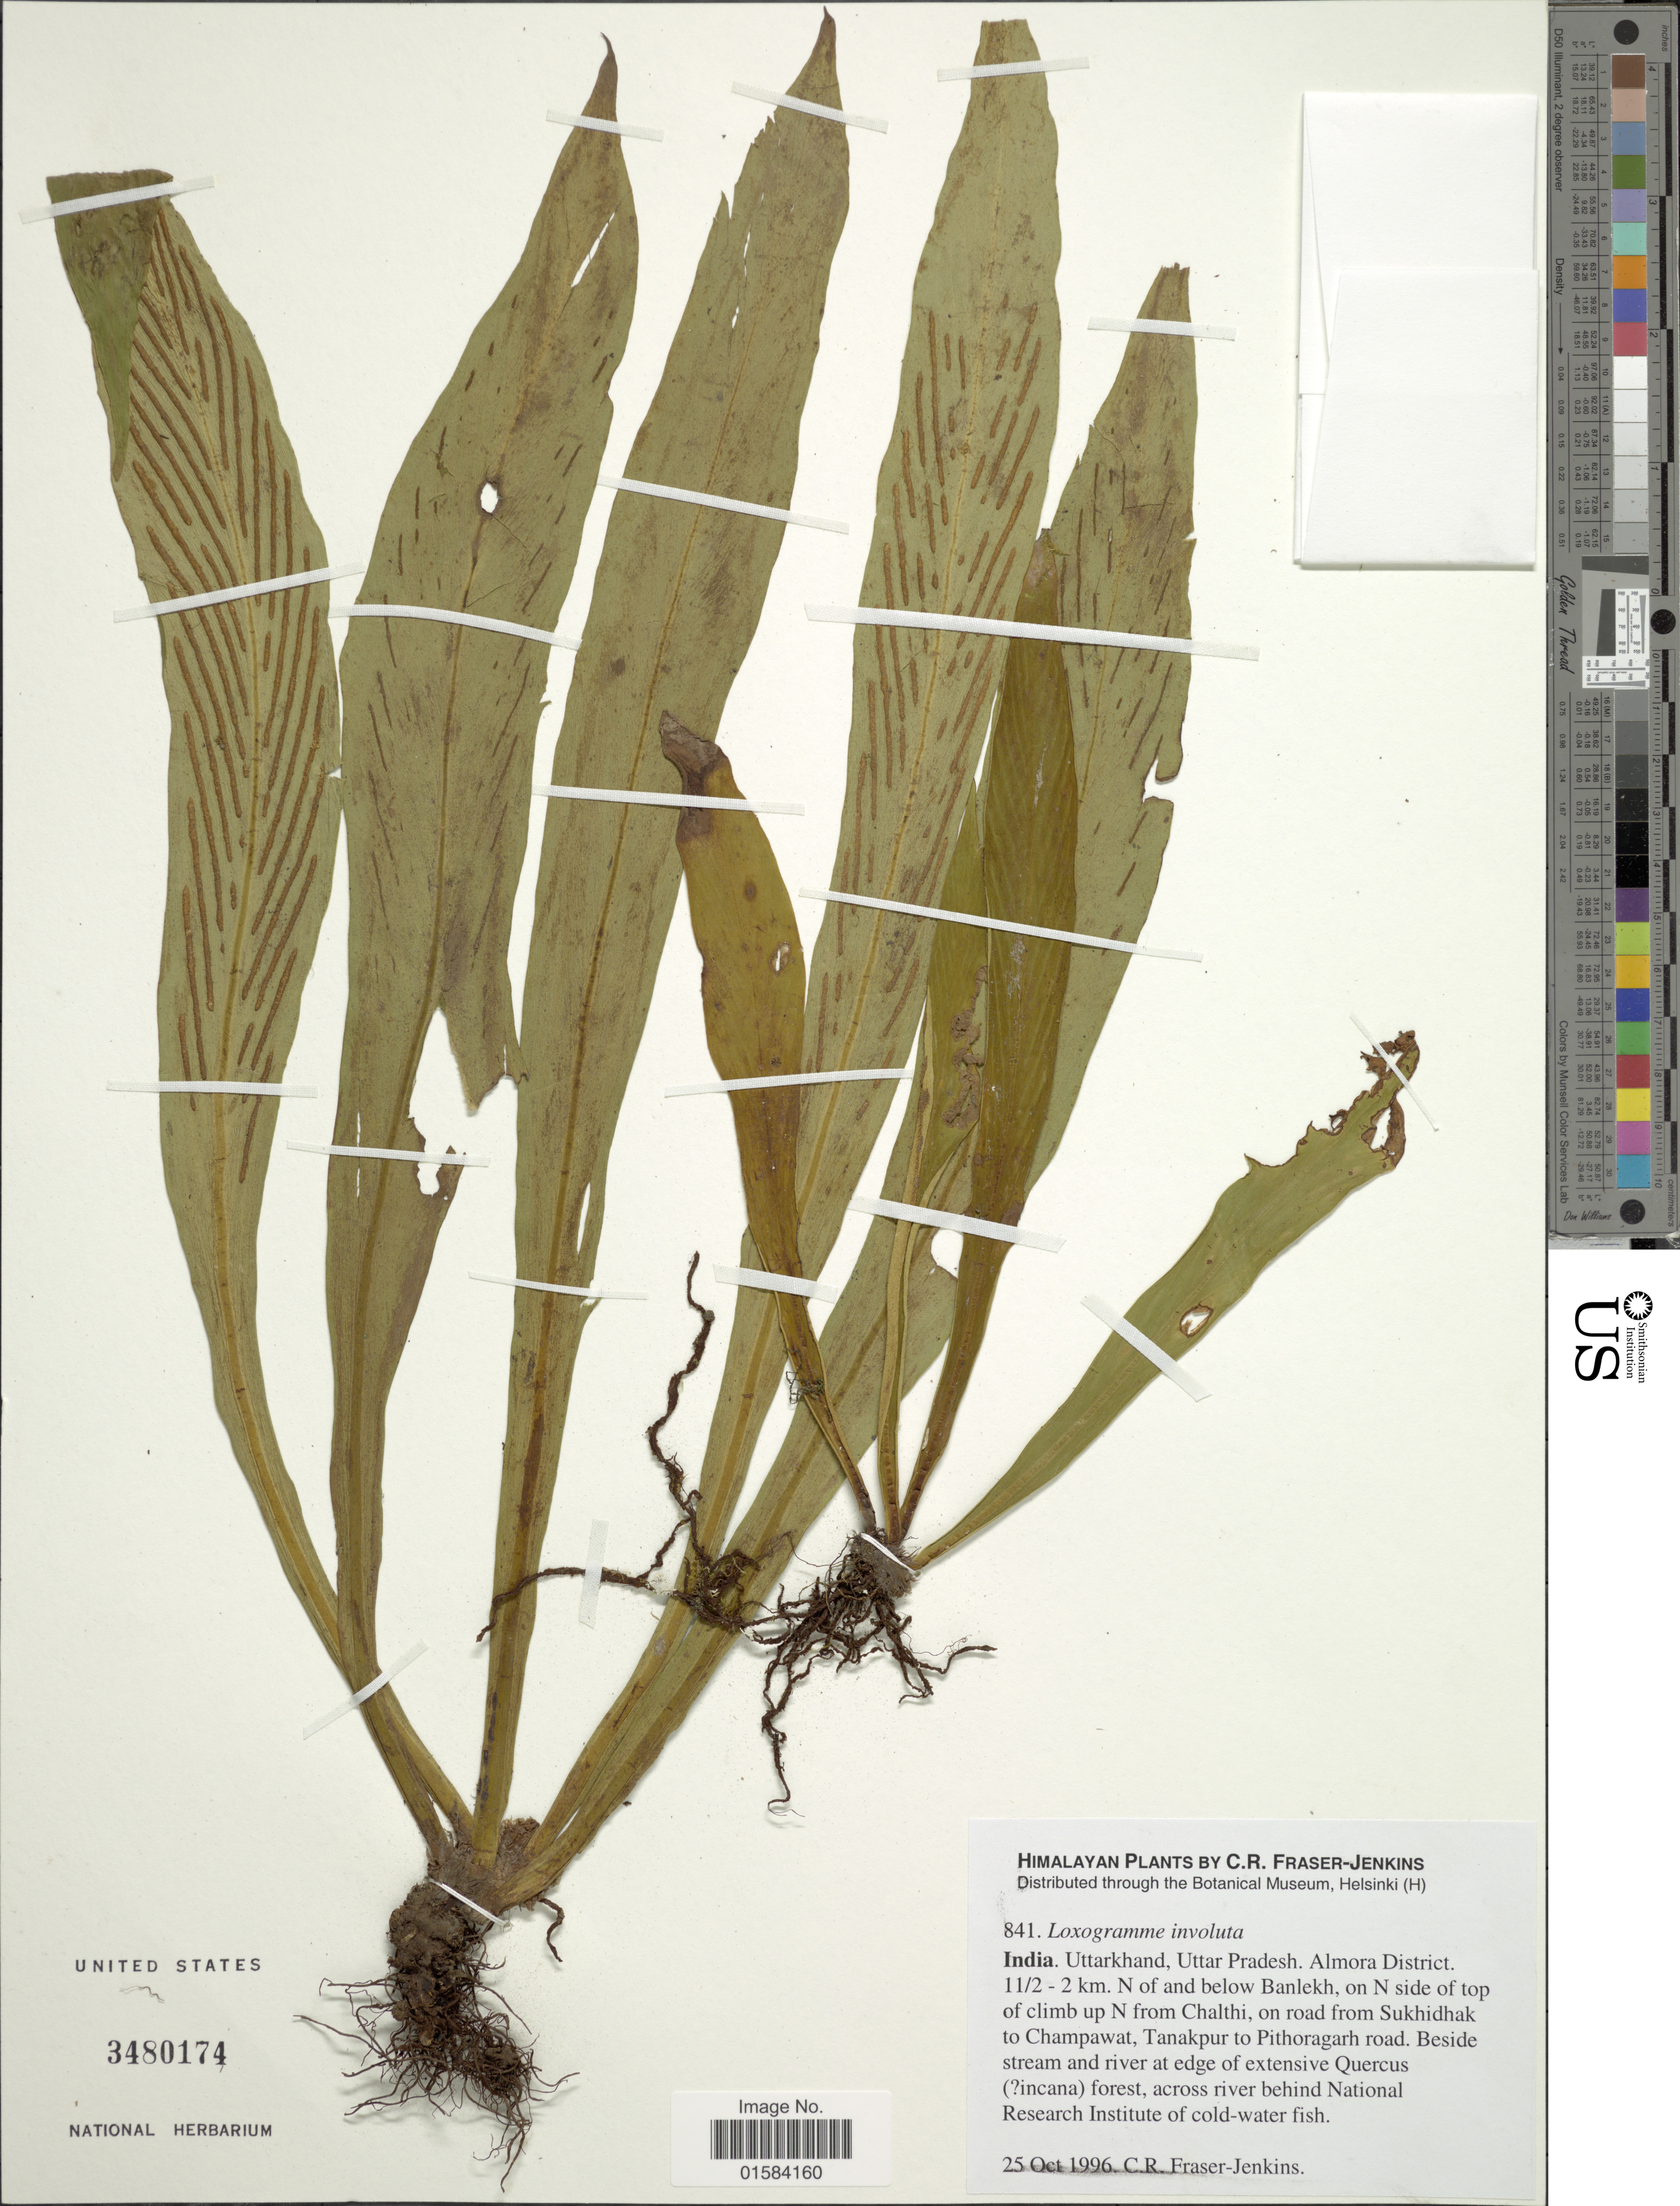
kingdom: Plantae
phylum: Tracheophyta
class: Polypodiopsida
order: Polypodiales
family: Polypodiaceae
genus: Loxogramme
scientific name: Loxogramme involuta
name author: (D. Don) C. Presl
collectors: C. R. Fraser-Jenkins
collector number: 841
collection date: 1996-10-25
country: India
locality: Uttarkhand, Uttar Pradesh. Almora District, 11/2 - 2 km N of and below Banlekh, on N side of top of climb up N from Chalthi, on road from Sukhidhak to Champawat, Tanakpur to Pithoragarh road. beside stream and river at edge of extensive Quercus ( [unsure placement]incana) forest, across river behind Natonal Research Institute of cold-water fish, Himalayan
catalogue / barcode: US 3480174